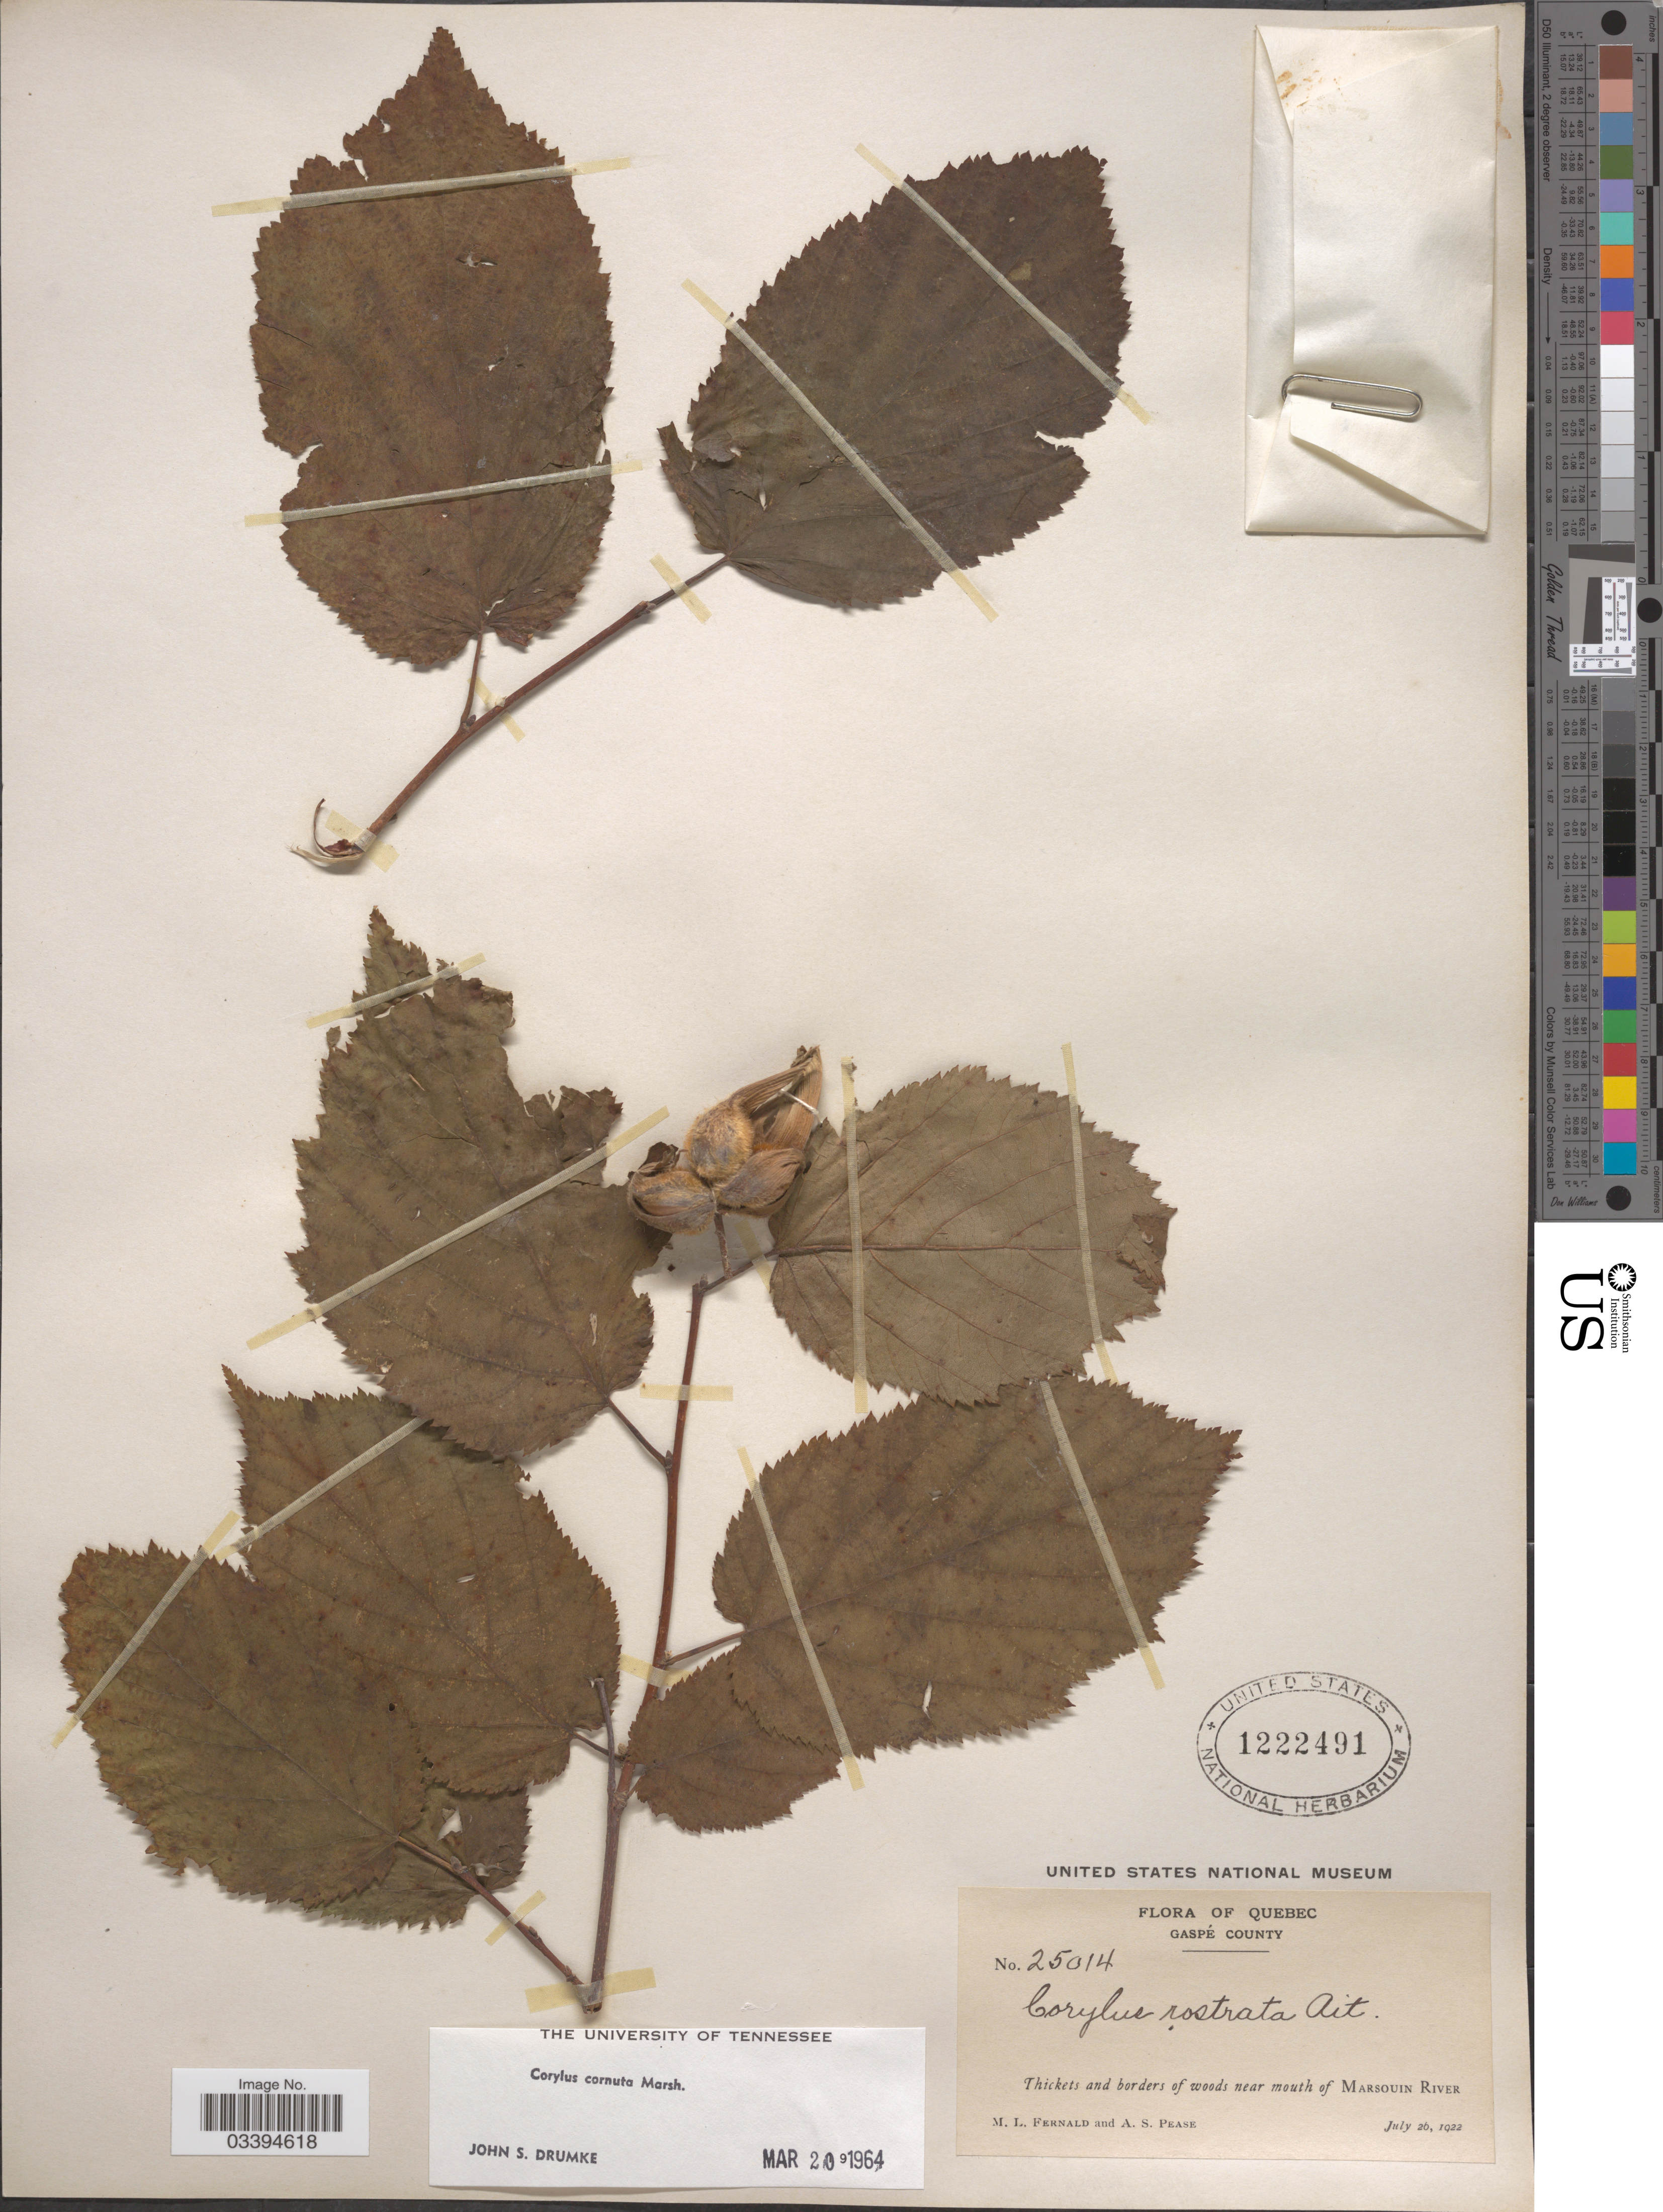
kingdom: Plantae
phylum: Tracheophyta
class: Magnoliopsida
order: Fagales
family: Betulaceae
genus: Corylus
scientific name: Corylus cornuta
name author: Marshall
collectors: M. L. Fernald & A. S. Pease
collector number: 25014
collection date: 1922-07-26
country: Canada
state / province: Quebec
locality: Gaspé County. Thickets and borders of woods near mouth of Marsouin River.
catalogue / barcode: US 1222491